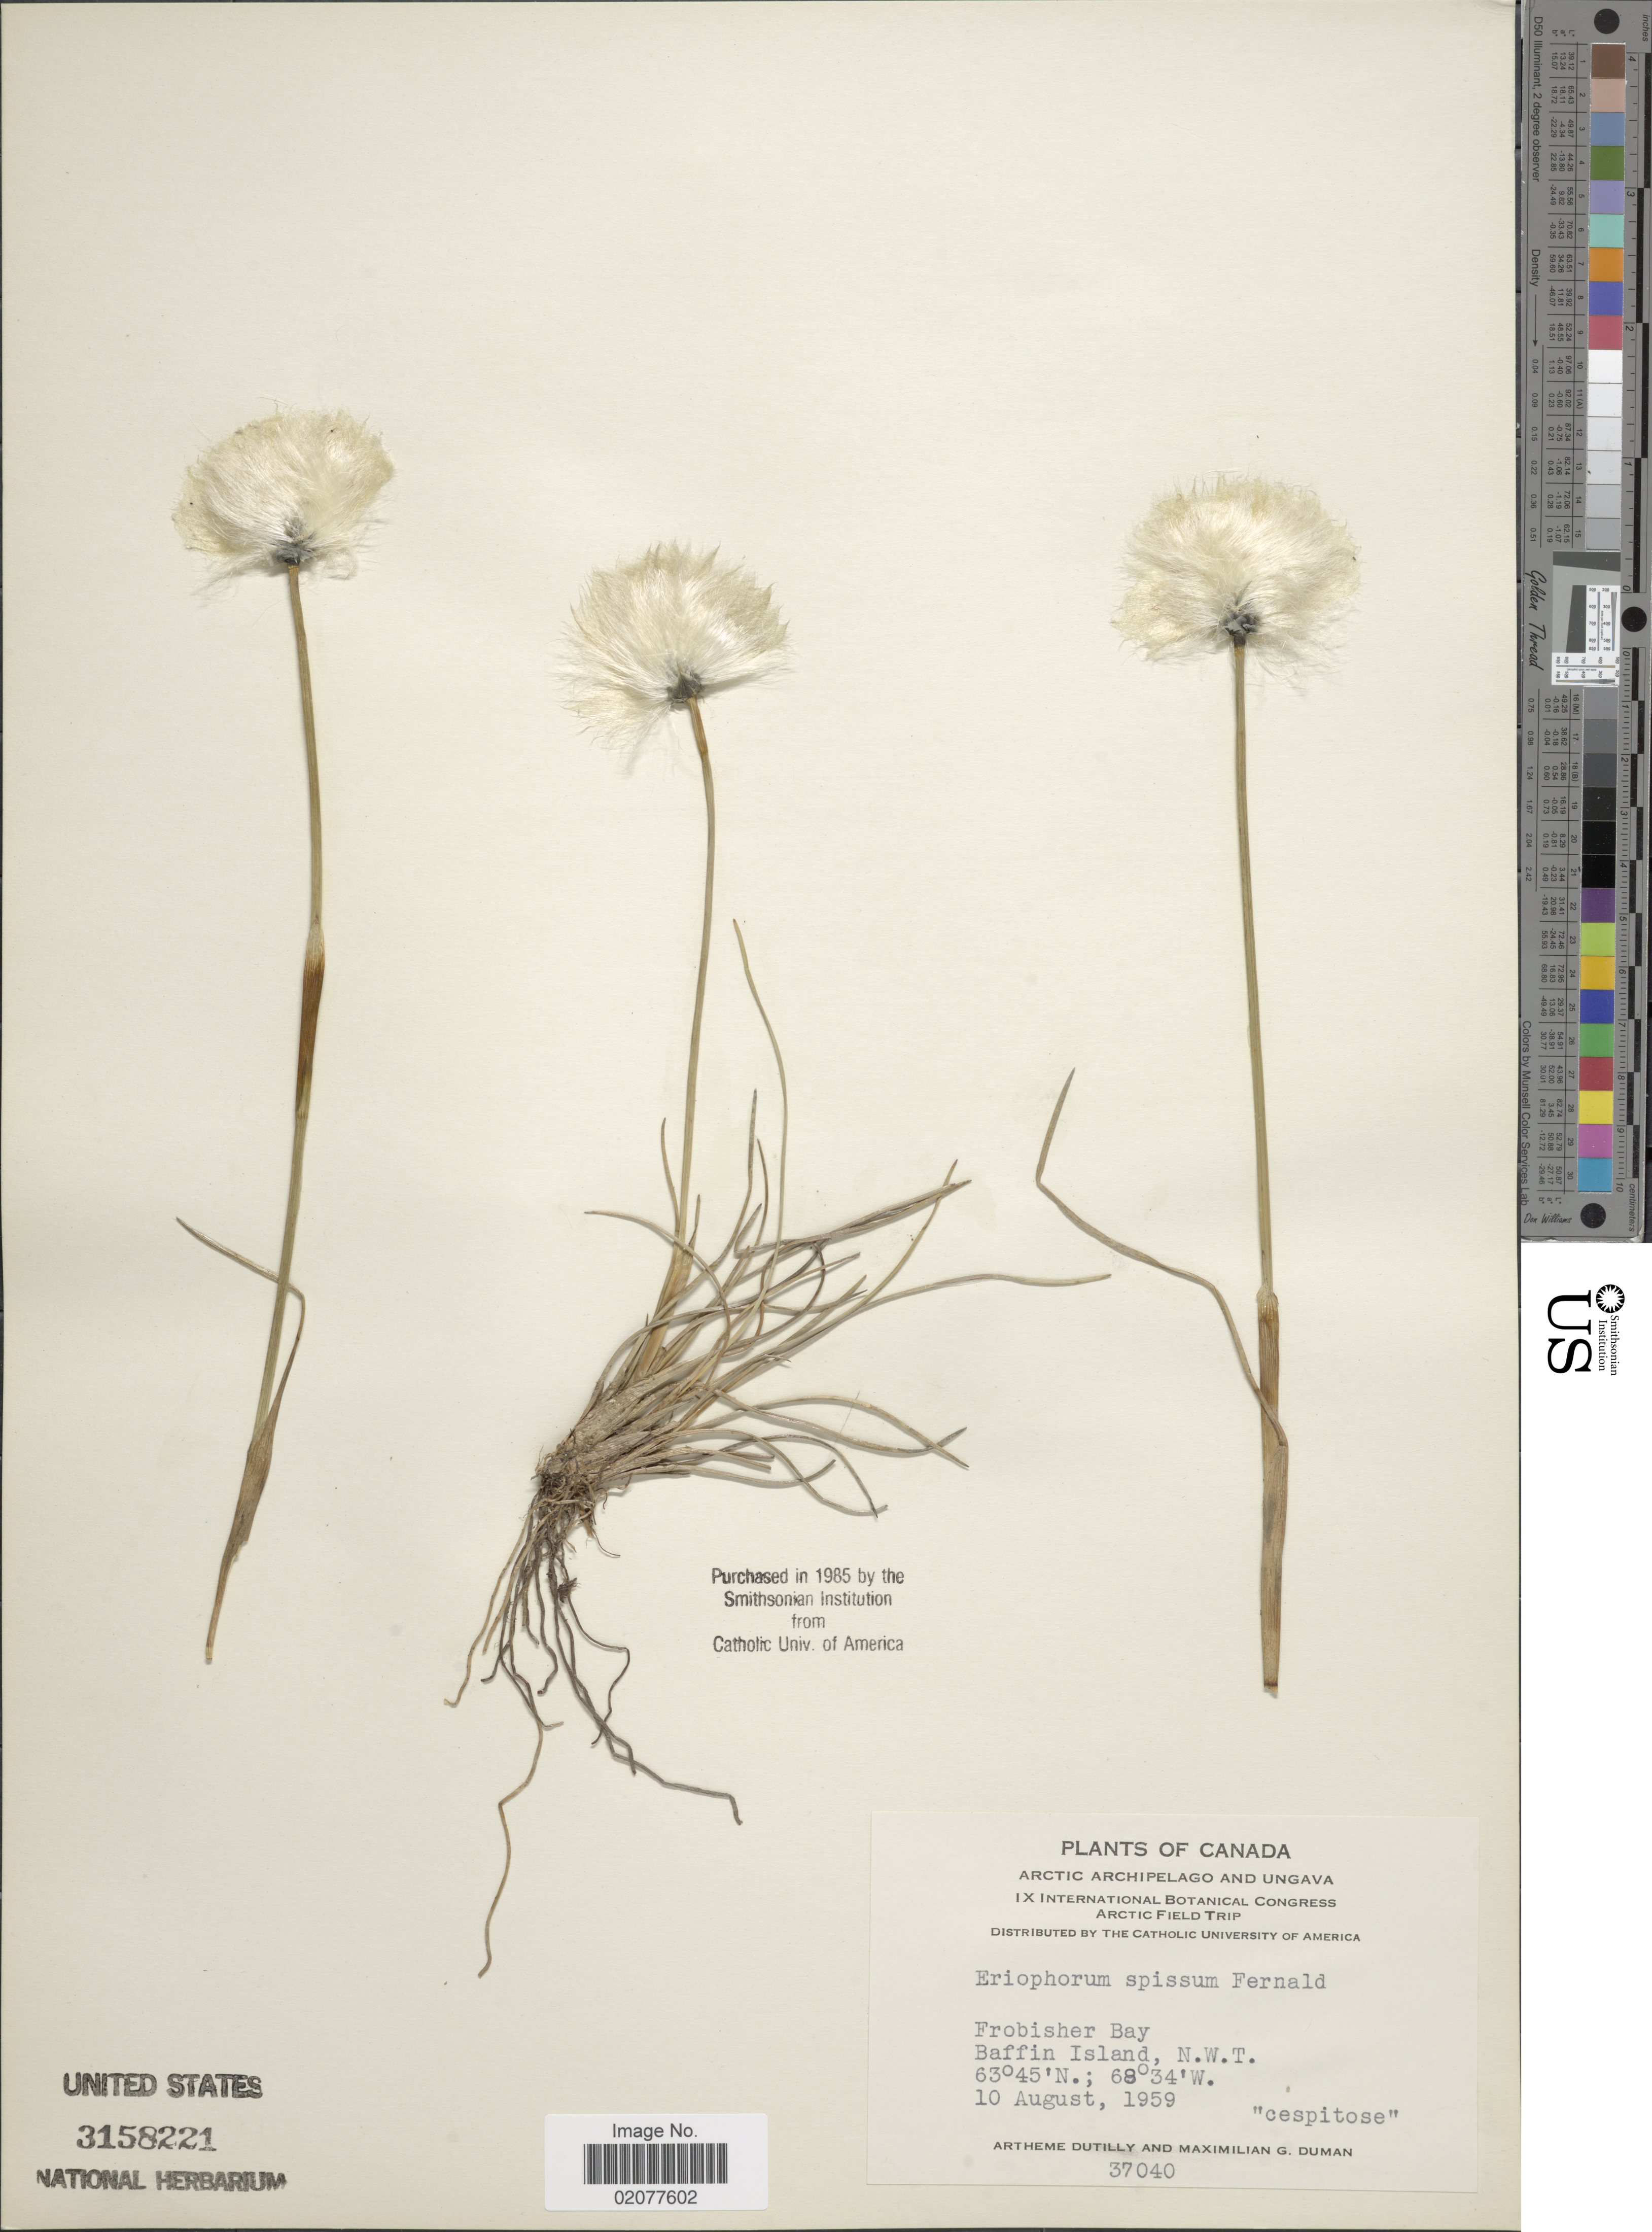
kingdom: Plantae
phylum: Tracheophyta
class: Liliopsida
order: Poales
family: Cyperaceae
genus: Eriophorum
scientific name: Eriophorum spissum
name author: Fernald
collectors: A. Dutilly & M. Duman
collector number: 3740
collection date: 1959-08-10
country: Canada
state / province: Northwest Territories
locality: Frobisher Bay, Baffin Island, N.W.T.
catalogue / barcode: US 3158221